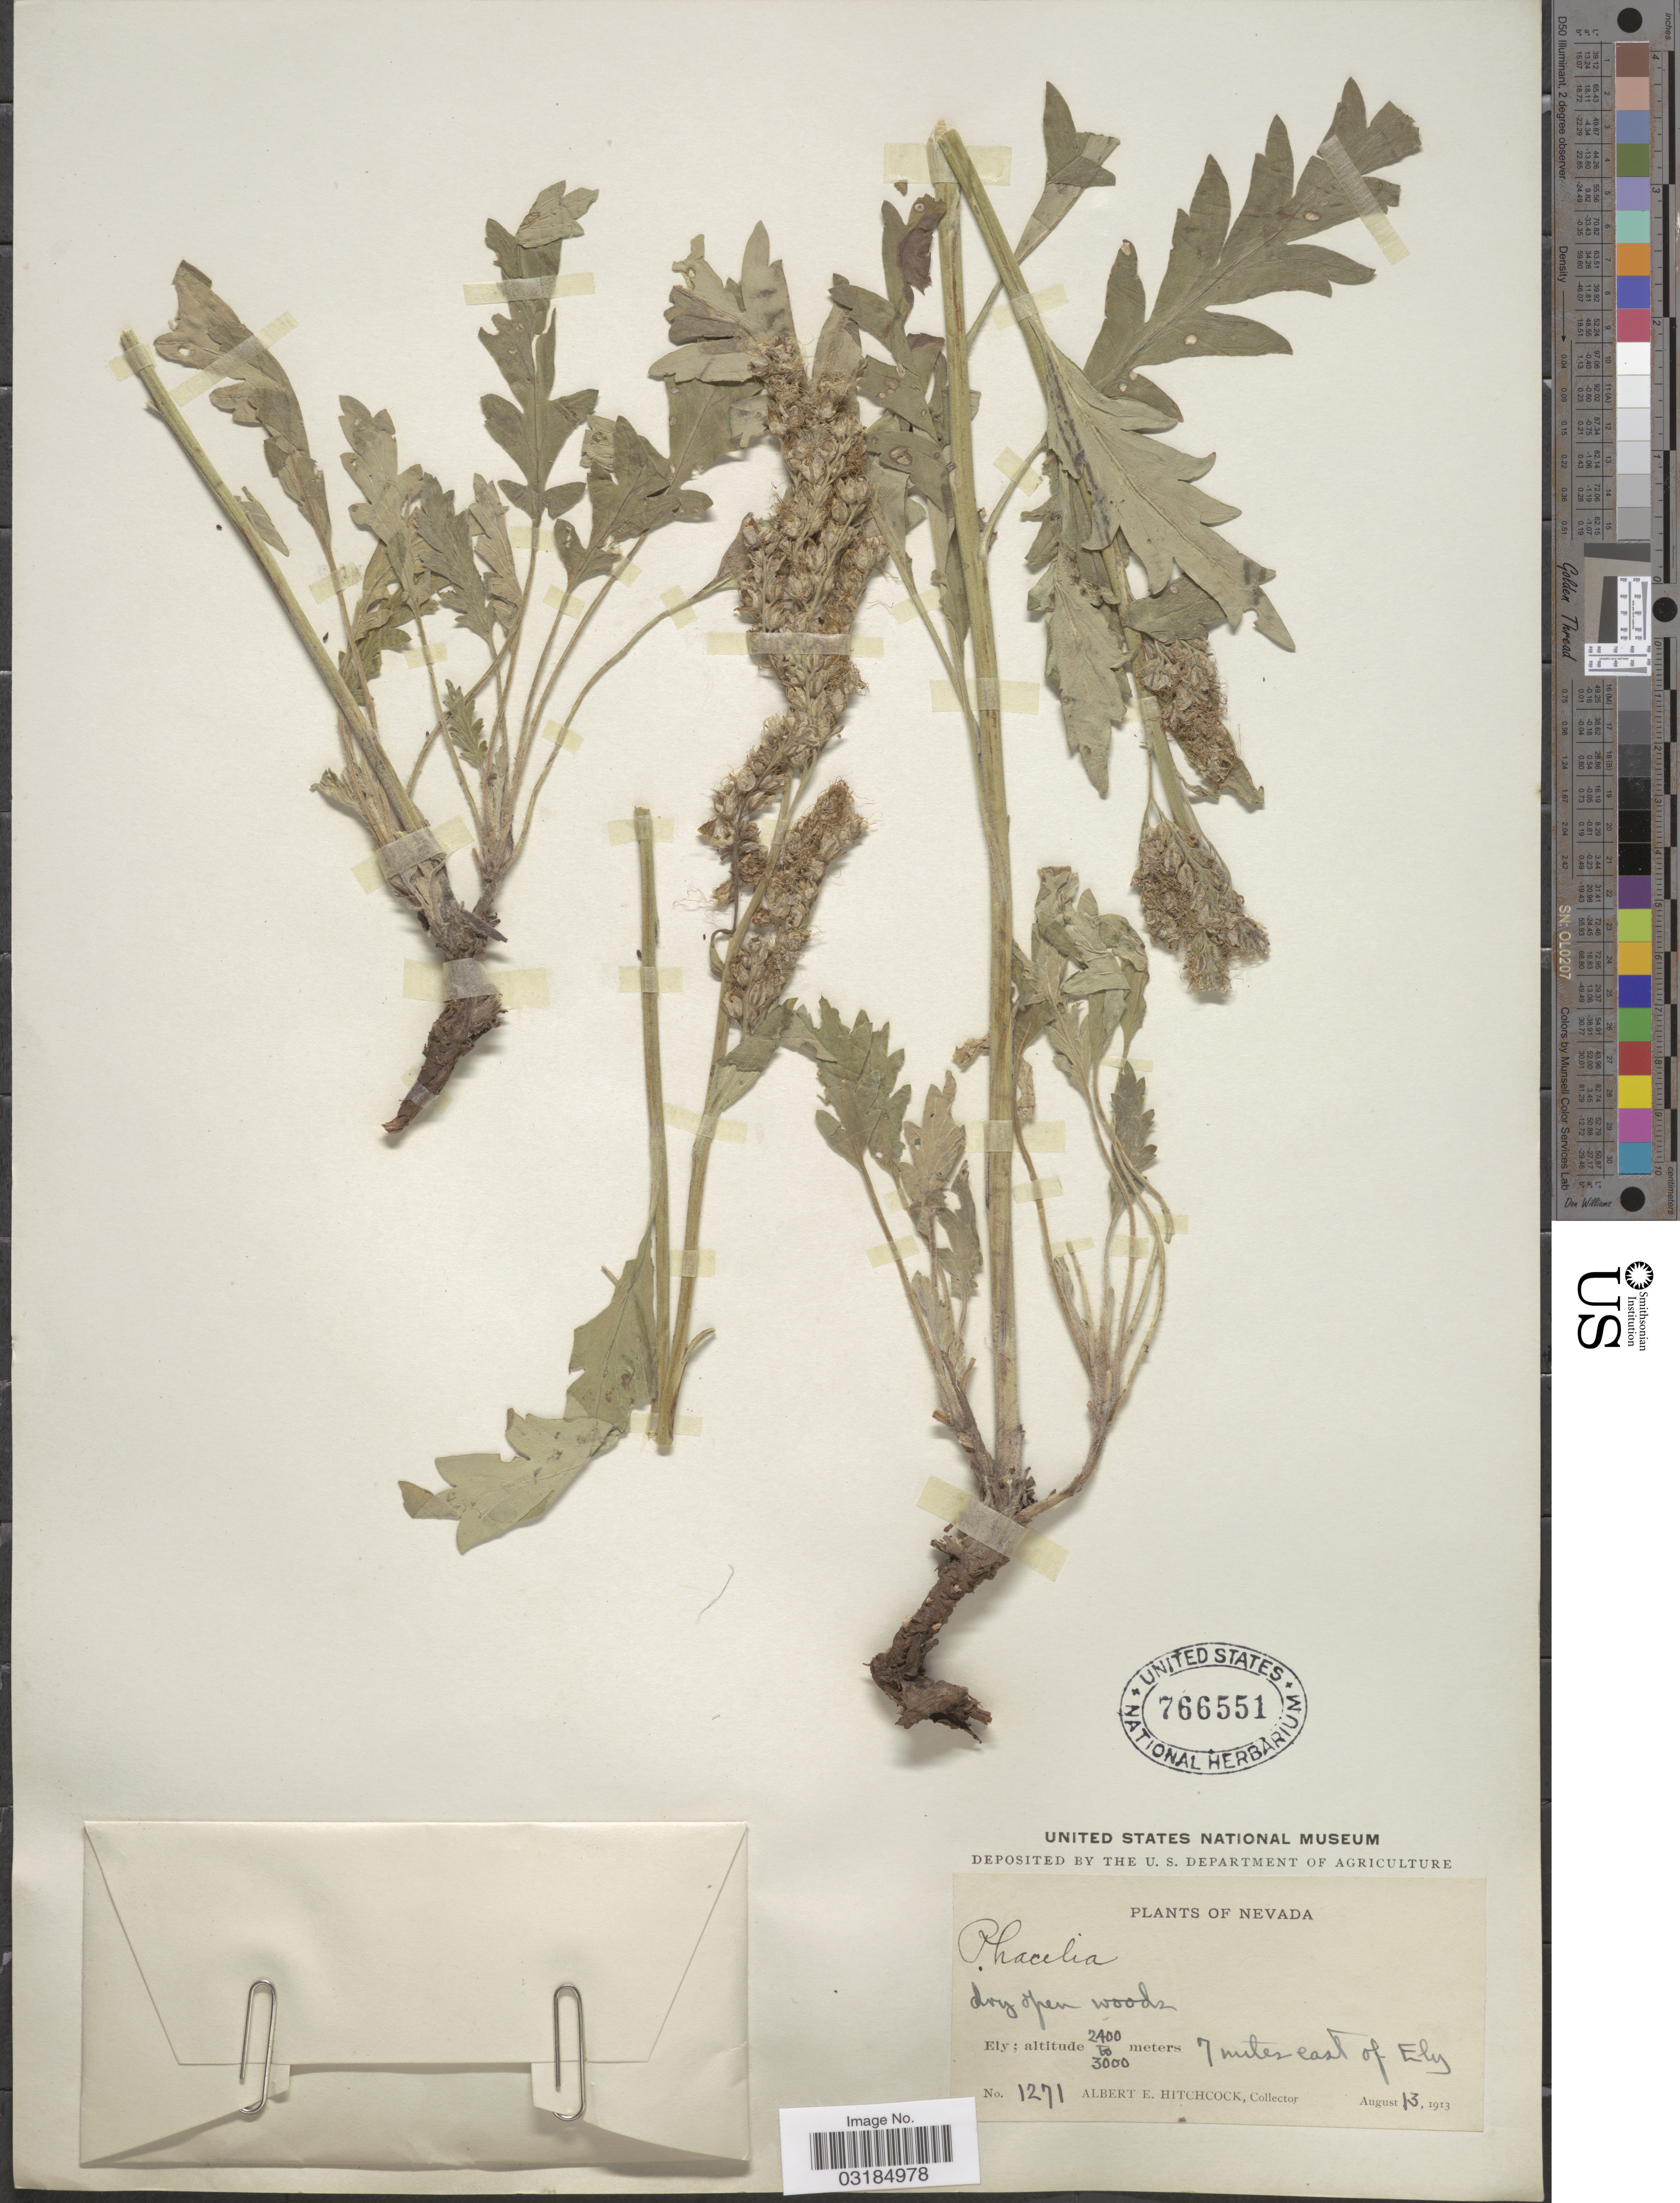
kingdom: Plantae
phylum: Tracheophyta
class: Magnoliopsida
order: Boraginales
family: Hydrophyllaceae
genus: Phacelia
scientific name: Phacelia ciliosa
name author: Rydb.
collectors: A. Hitchcock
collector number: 1271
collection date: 1913-08-13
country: United States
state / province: Nevada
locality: Ely. 7 miles east of Ely.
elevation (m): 2400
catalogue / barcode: US 766551